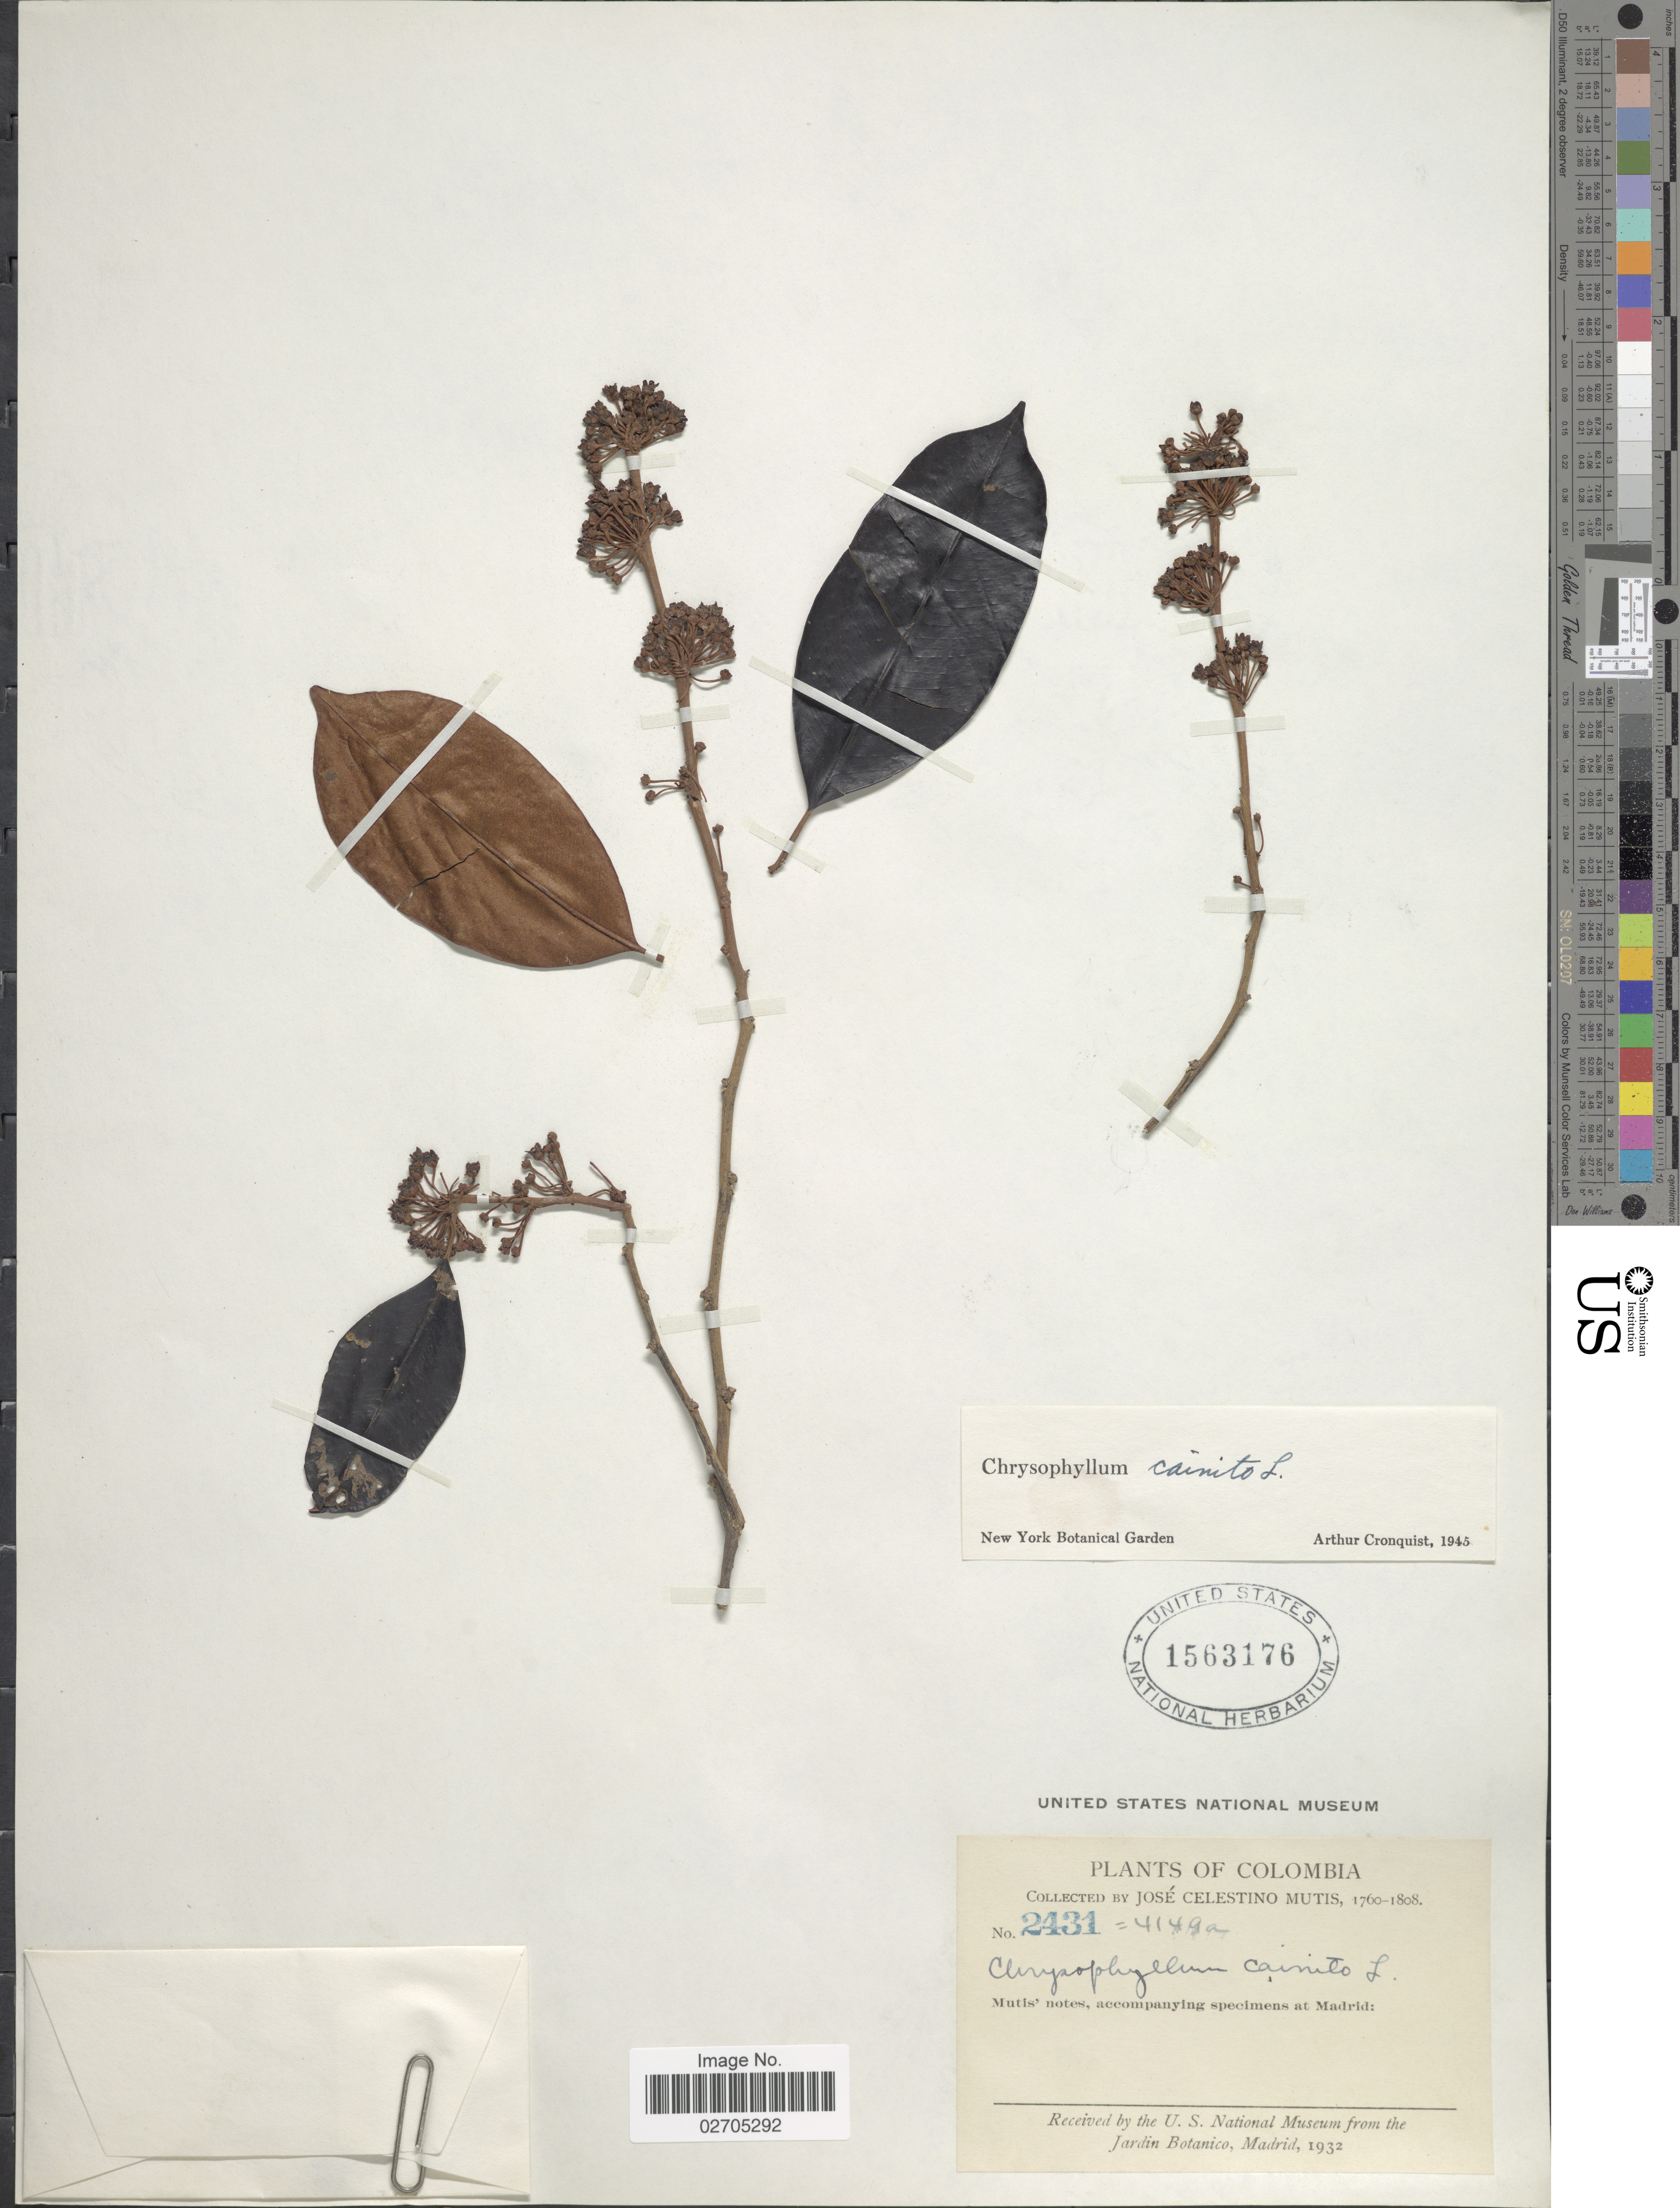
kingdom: Plantae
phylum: Tracheophyta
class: Magnoliopsida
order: Ericales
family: Sapotaceae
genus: Chrysophyllum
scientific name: Chrysophyllum cainito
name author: L.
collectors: J. C. B. Mutis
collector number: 2431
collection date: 1760/1808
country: Colombia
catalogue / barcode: US 1563176